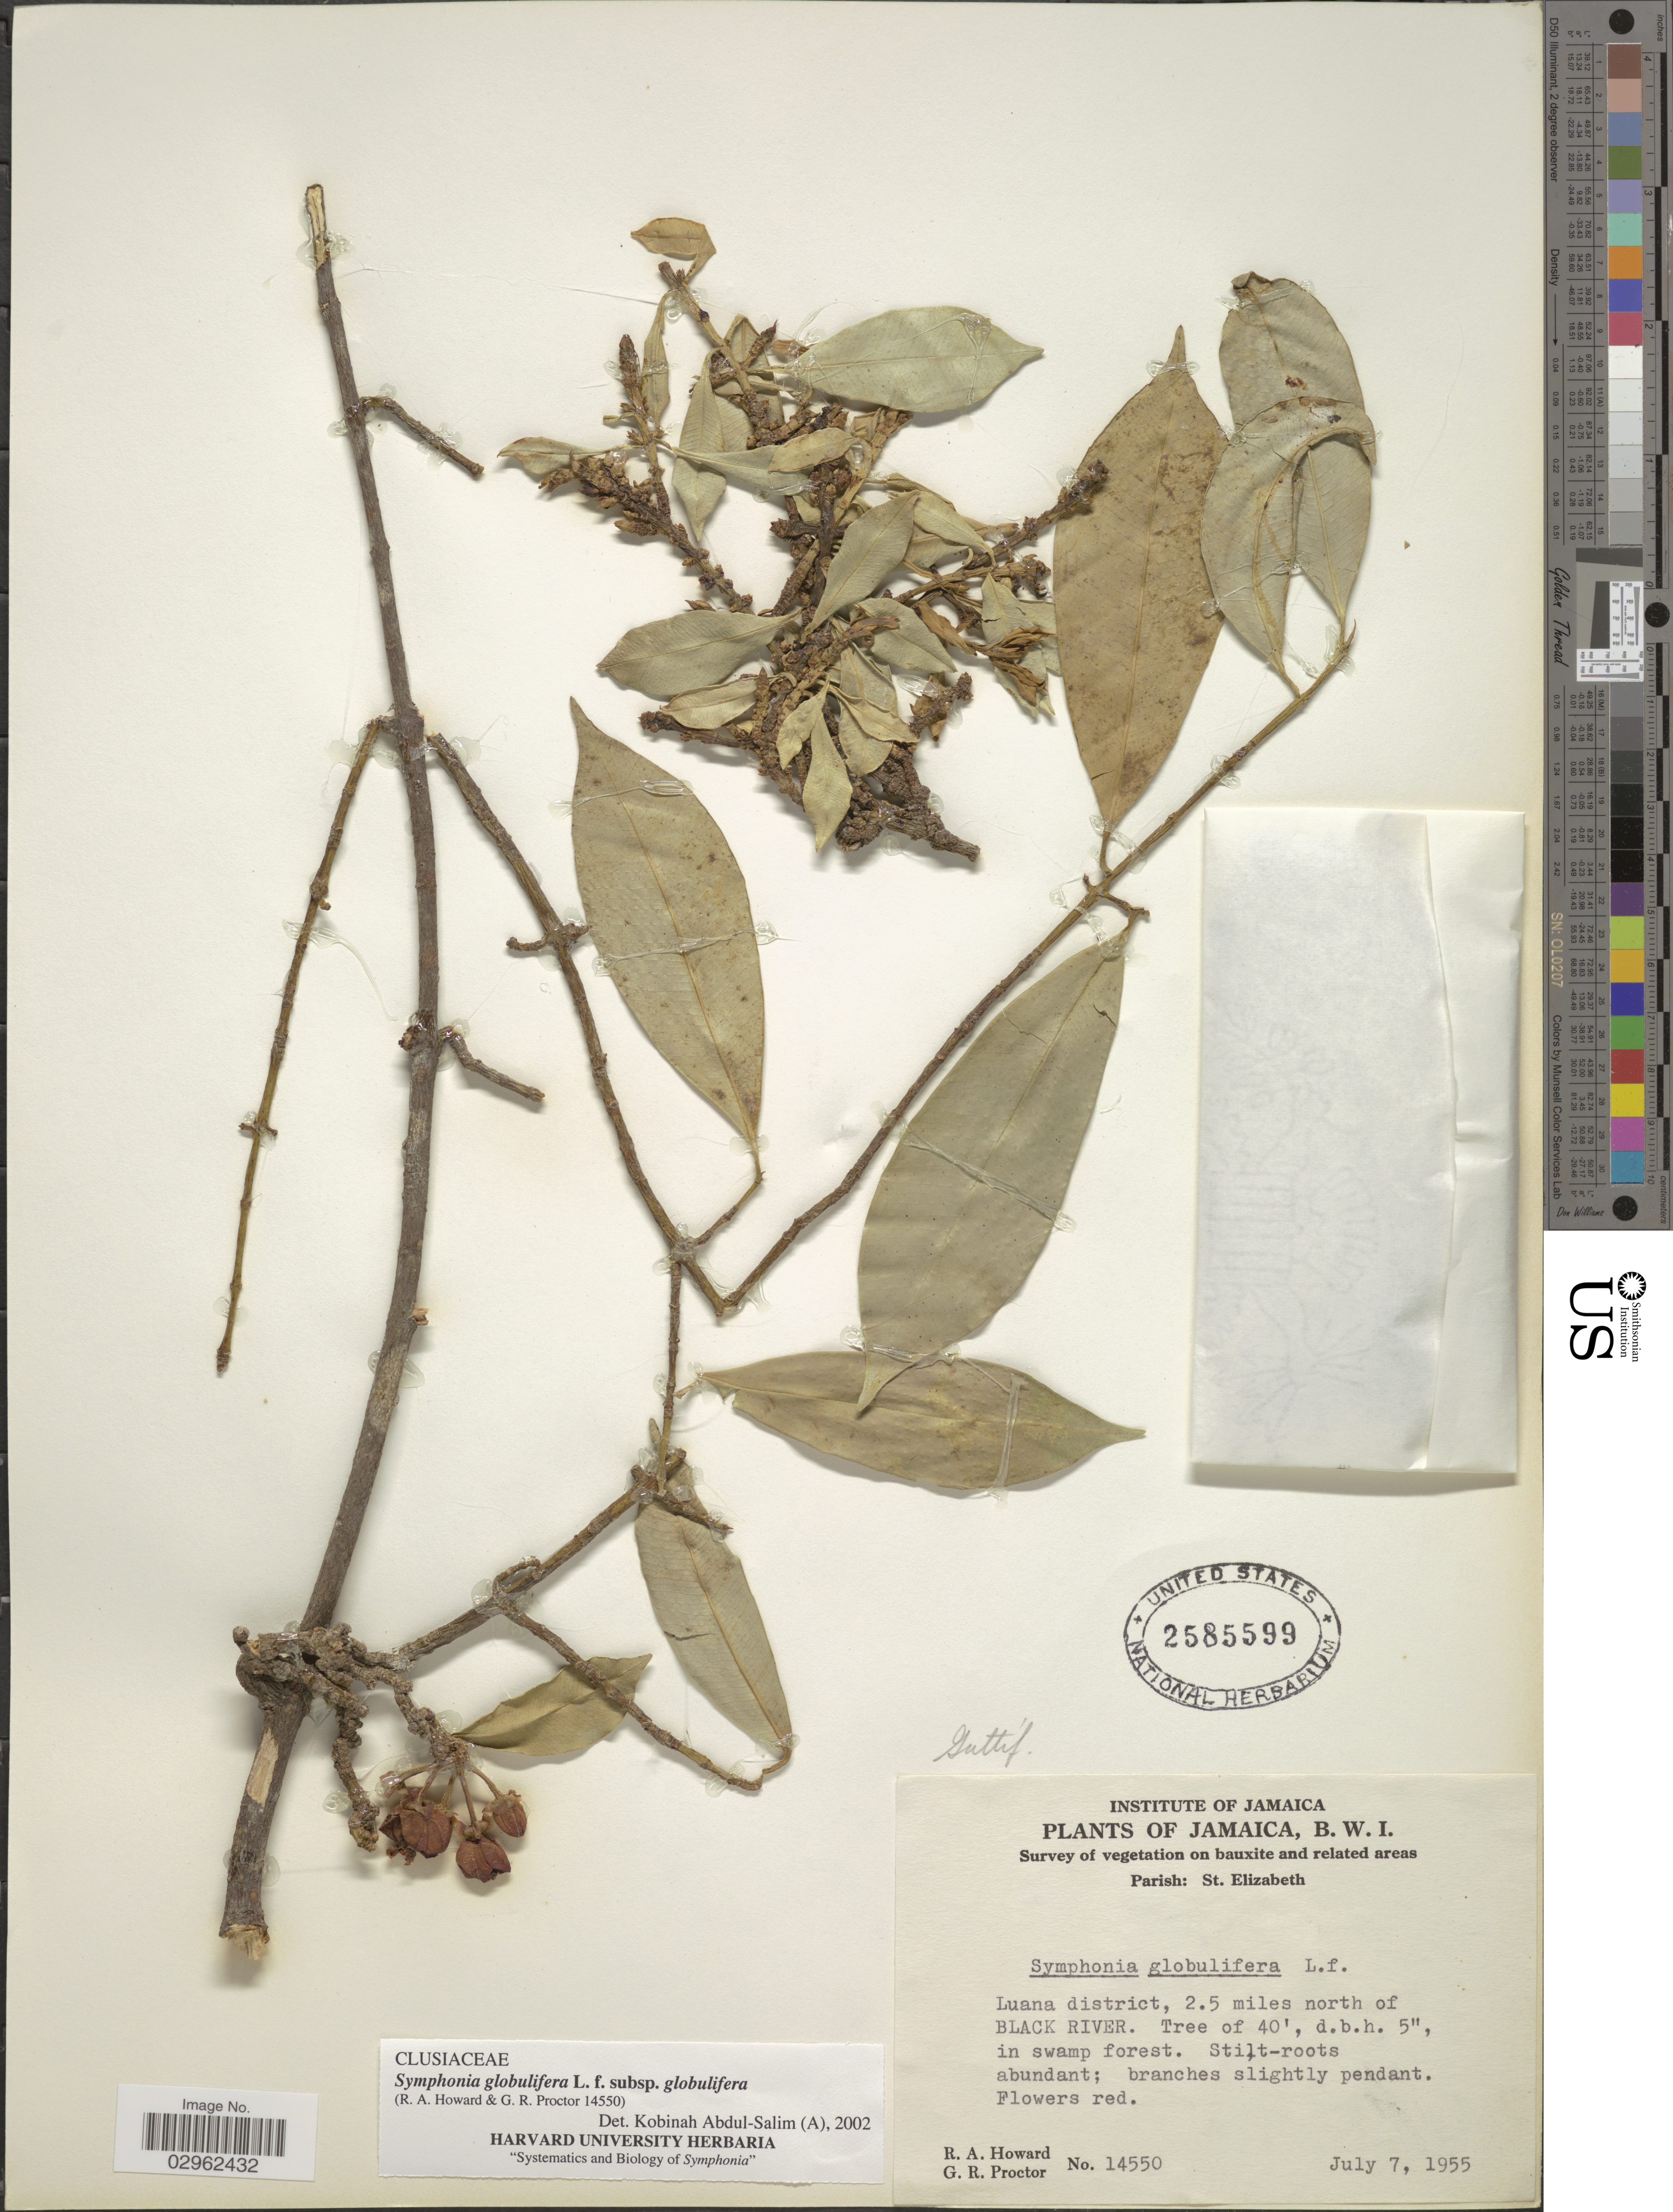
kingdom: Plantae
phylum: Tracheophyta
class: Magnoliopsida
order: Malpighiales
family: Clusiaceae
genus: Symphonia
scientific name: Symphonia globulifera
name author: L. f.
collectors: R. A. Howard & G. Proctor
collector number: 14550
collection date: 1955-07-07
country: Jamaica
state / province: Saint Elizabeth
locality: Parish: St. Elizabeth. Luana district, 2.5 miles north of Black River.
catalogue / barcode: US 2585599